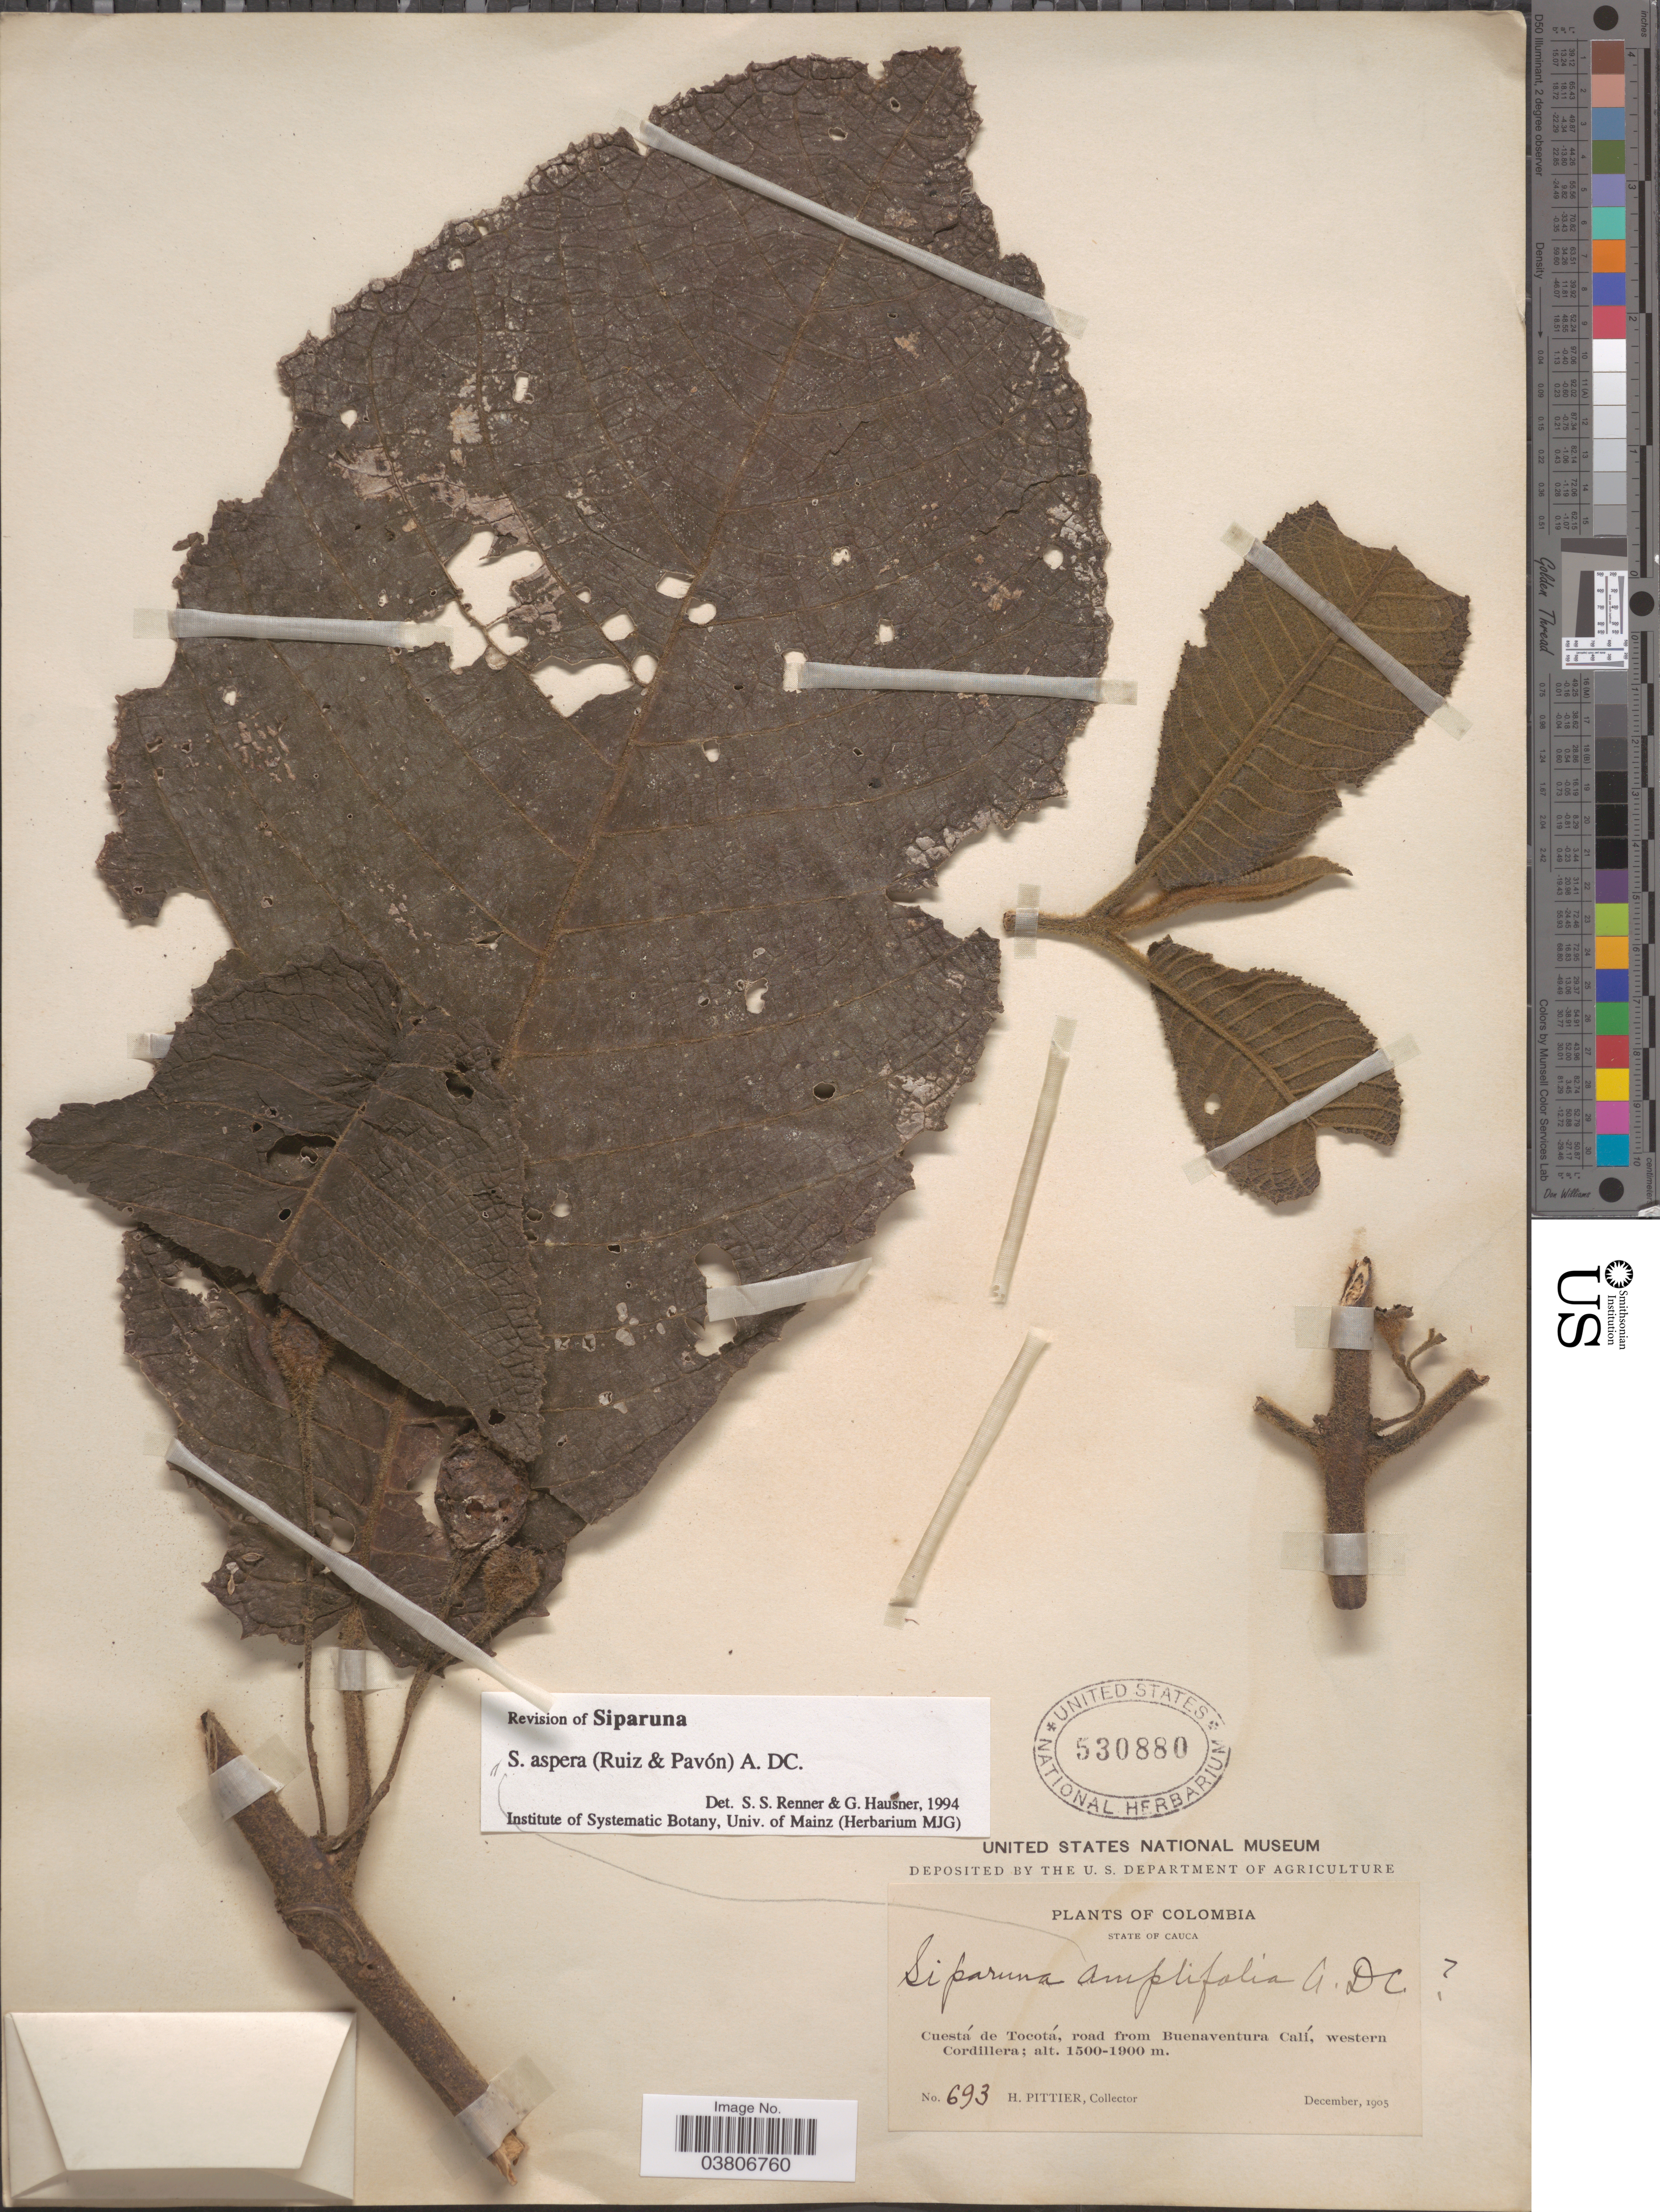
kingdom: Plantae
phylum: Tracheophyta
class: Magnoliopsida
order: Laurales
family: Siparunaceae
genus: Siparuna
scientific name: Siparuna aspera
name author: (Ruiz & Pav.) A. DC.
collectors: H. F. Pittier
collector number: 693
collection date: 1905-12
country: Colombia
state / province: Cauca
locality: Cuestá de Tocotá, road from Buenaventura Calí, western Cordillera.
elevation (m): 1500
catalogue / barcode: US 530880